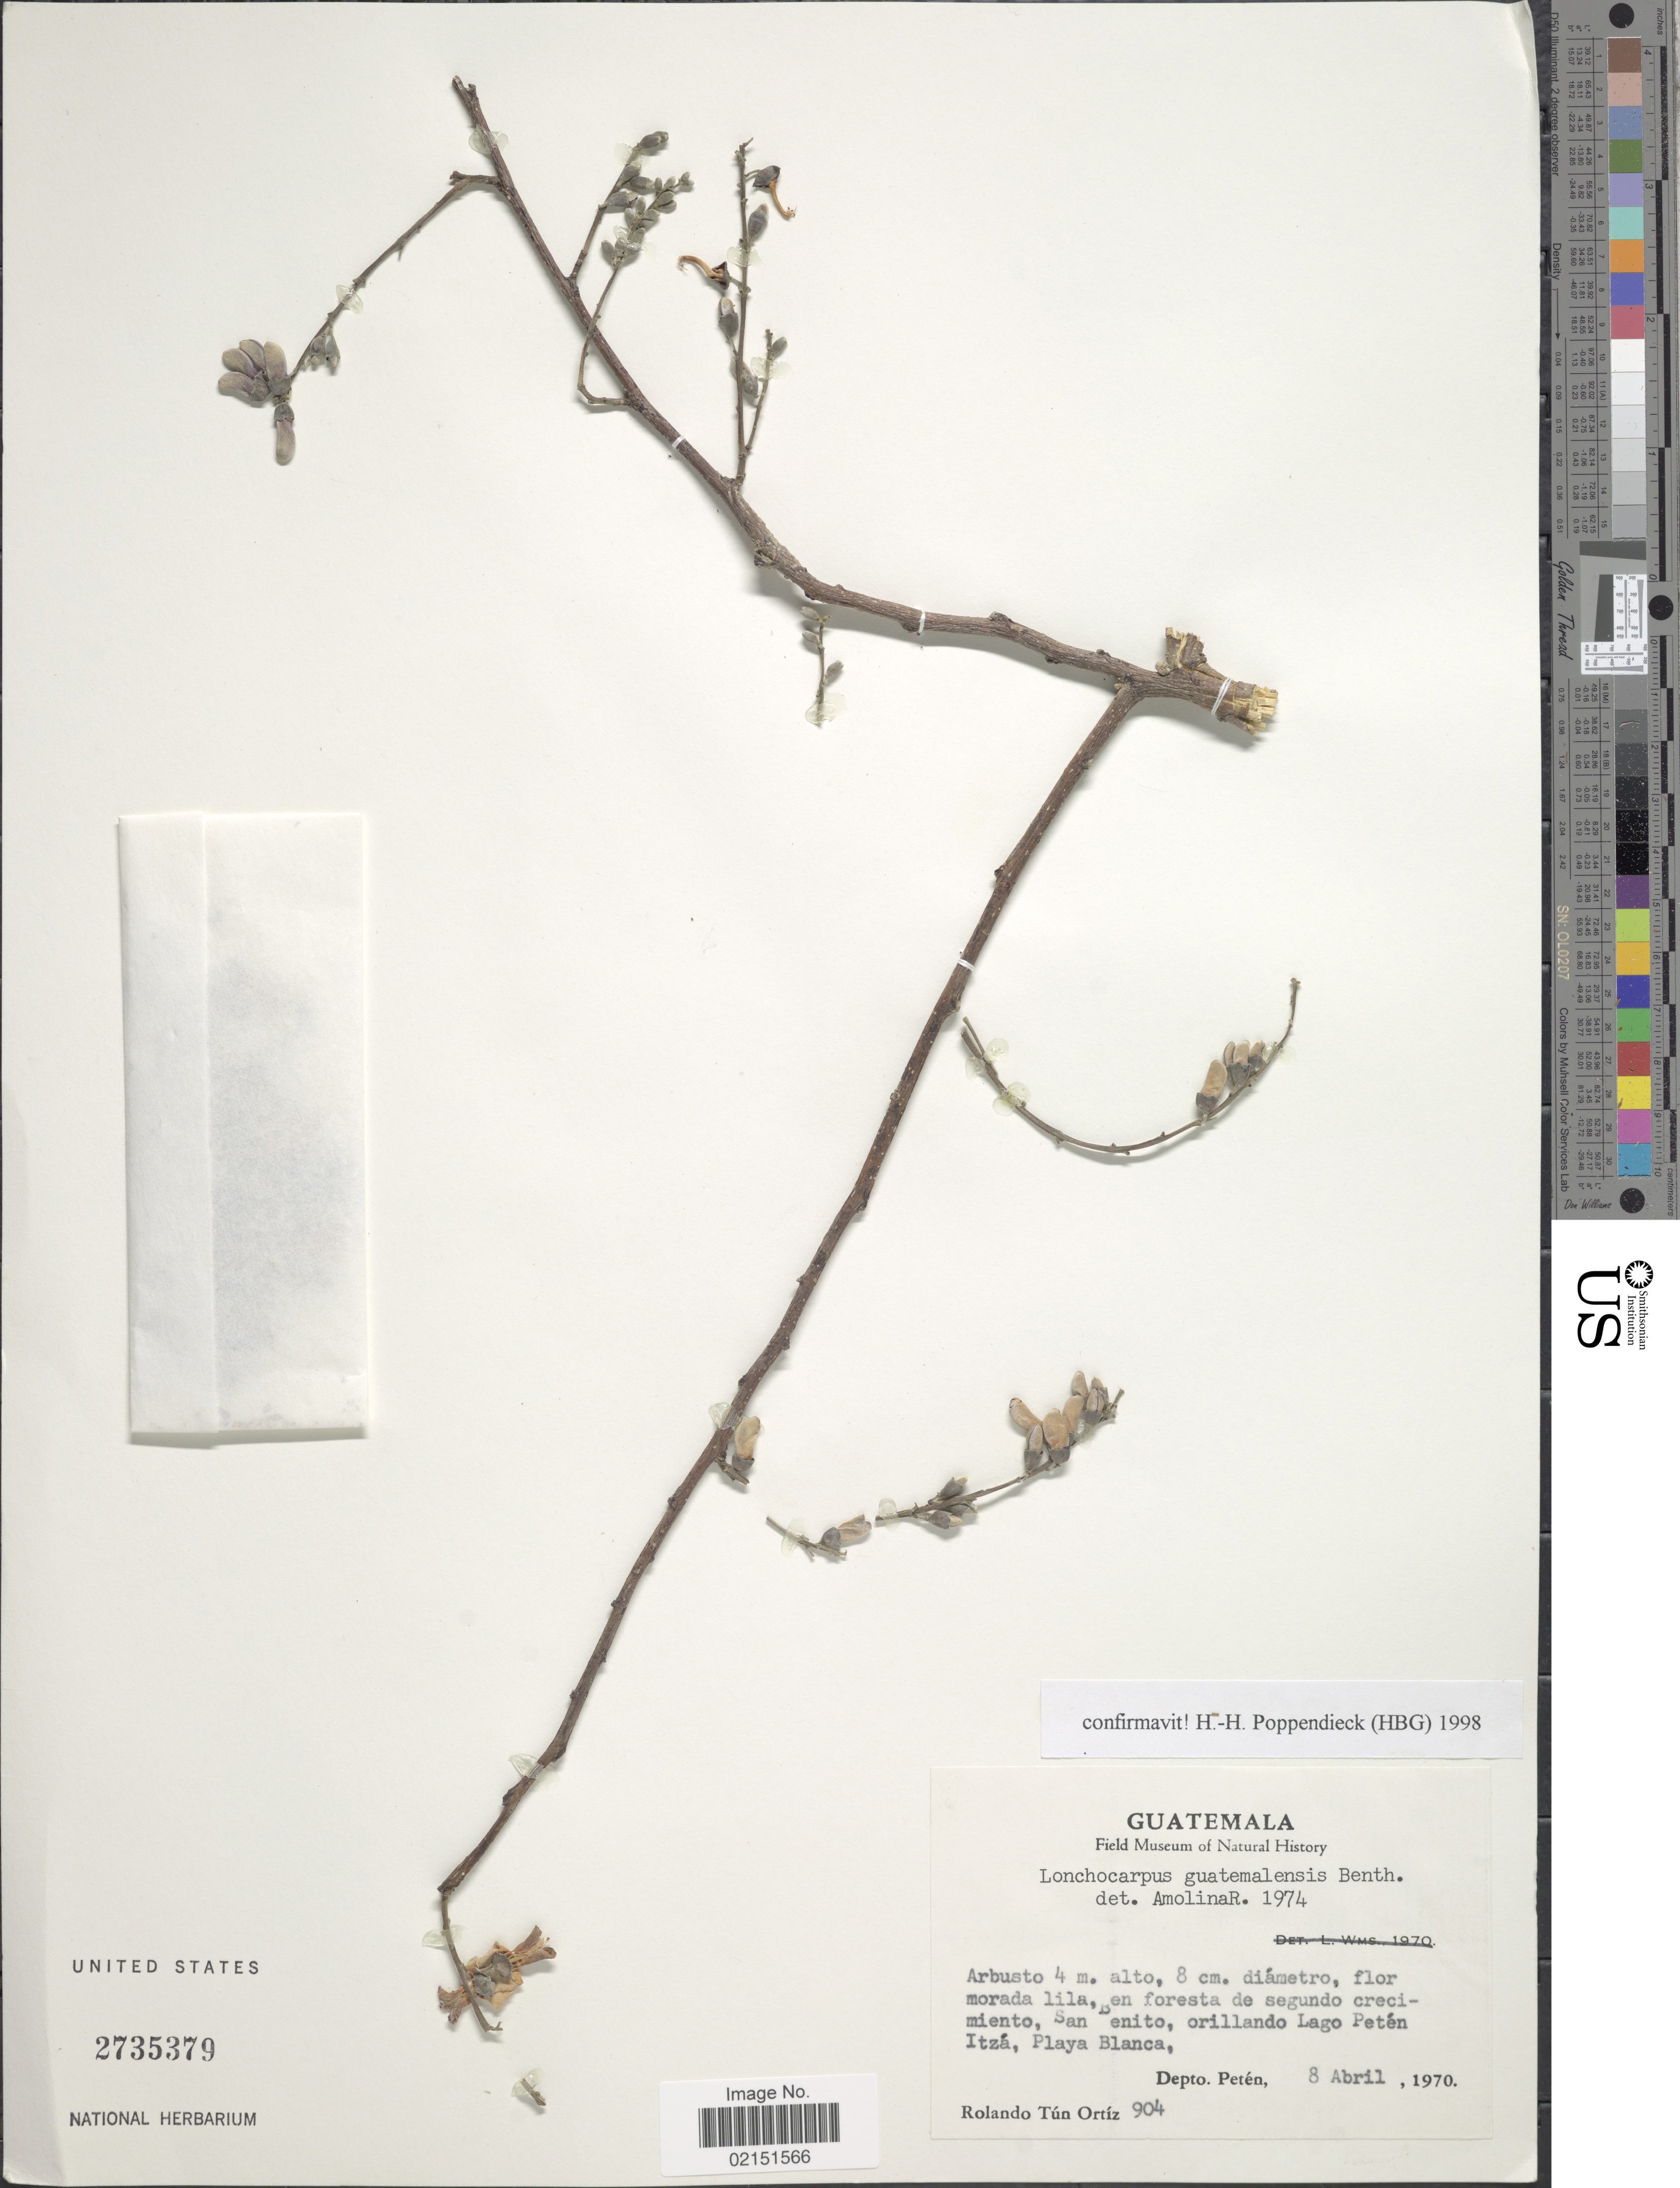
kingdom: Plantae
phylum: Tracheophyta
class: Magnoliopsida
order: Fabales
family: Fabaceae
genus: Lonchocarpus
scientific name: Lonchocarpus guatemalensis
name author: Benth.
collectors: R. T. Ortíz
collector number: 904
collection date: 1970-04-08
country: Guatemala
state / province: El Petén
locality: San Benito, orillando Lago Peten Itza, Playa Blanca, Depto. Peten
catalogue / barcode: US 2735379